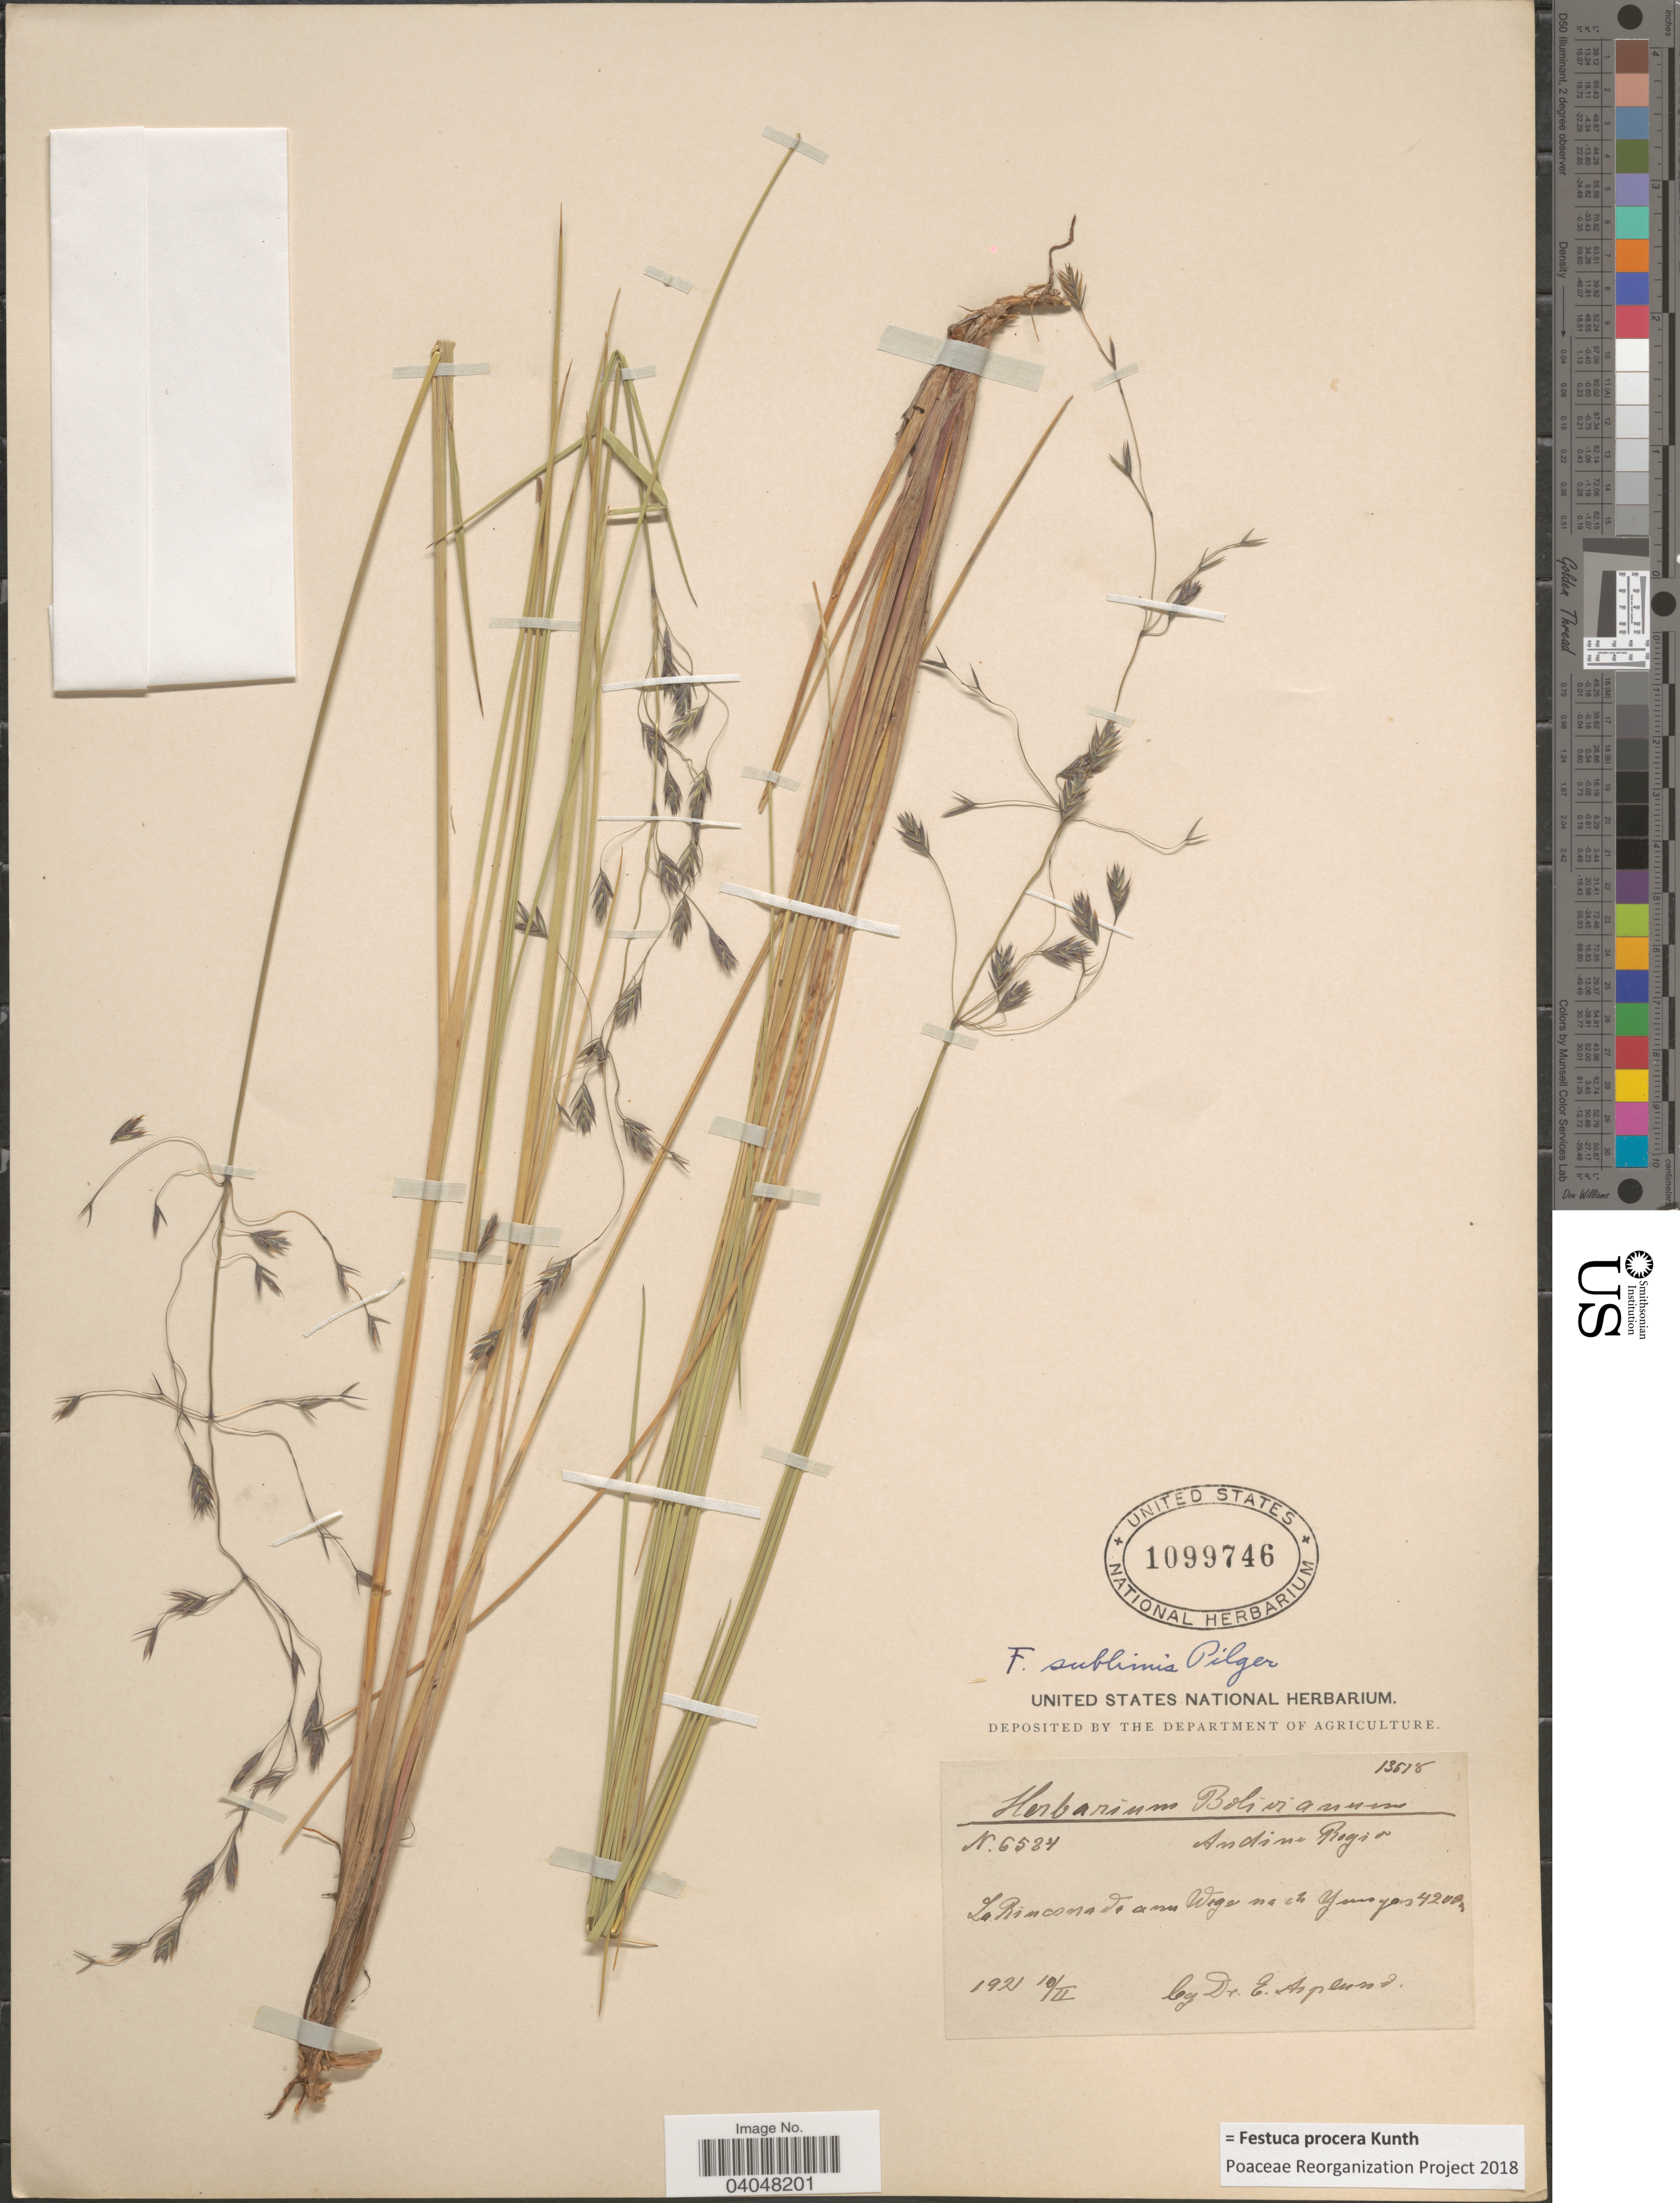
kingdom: Plantae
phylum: Tracheophyta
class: Liliopsida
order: Poales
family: Poaceae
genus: Festuca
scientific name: Festuca procera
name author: Kunth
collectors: E. Asplund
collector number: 6524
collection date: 1921-02-10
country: Bolivia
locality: Andine Region. La Rinconada am Wege nach Yungas.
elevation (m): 4200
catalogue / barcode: US 1099746